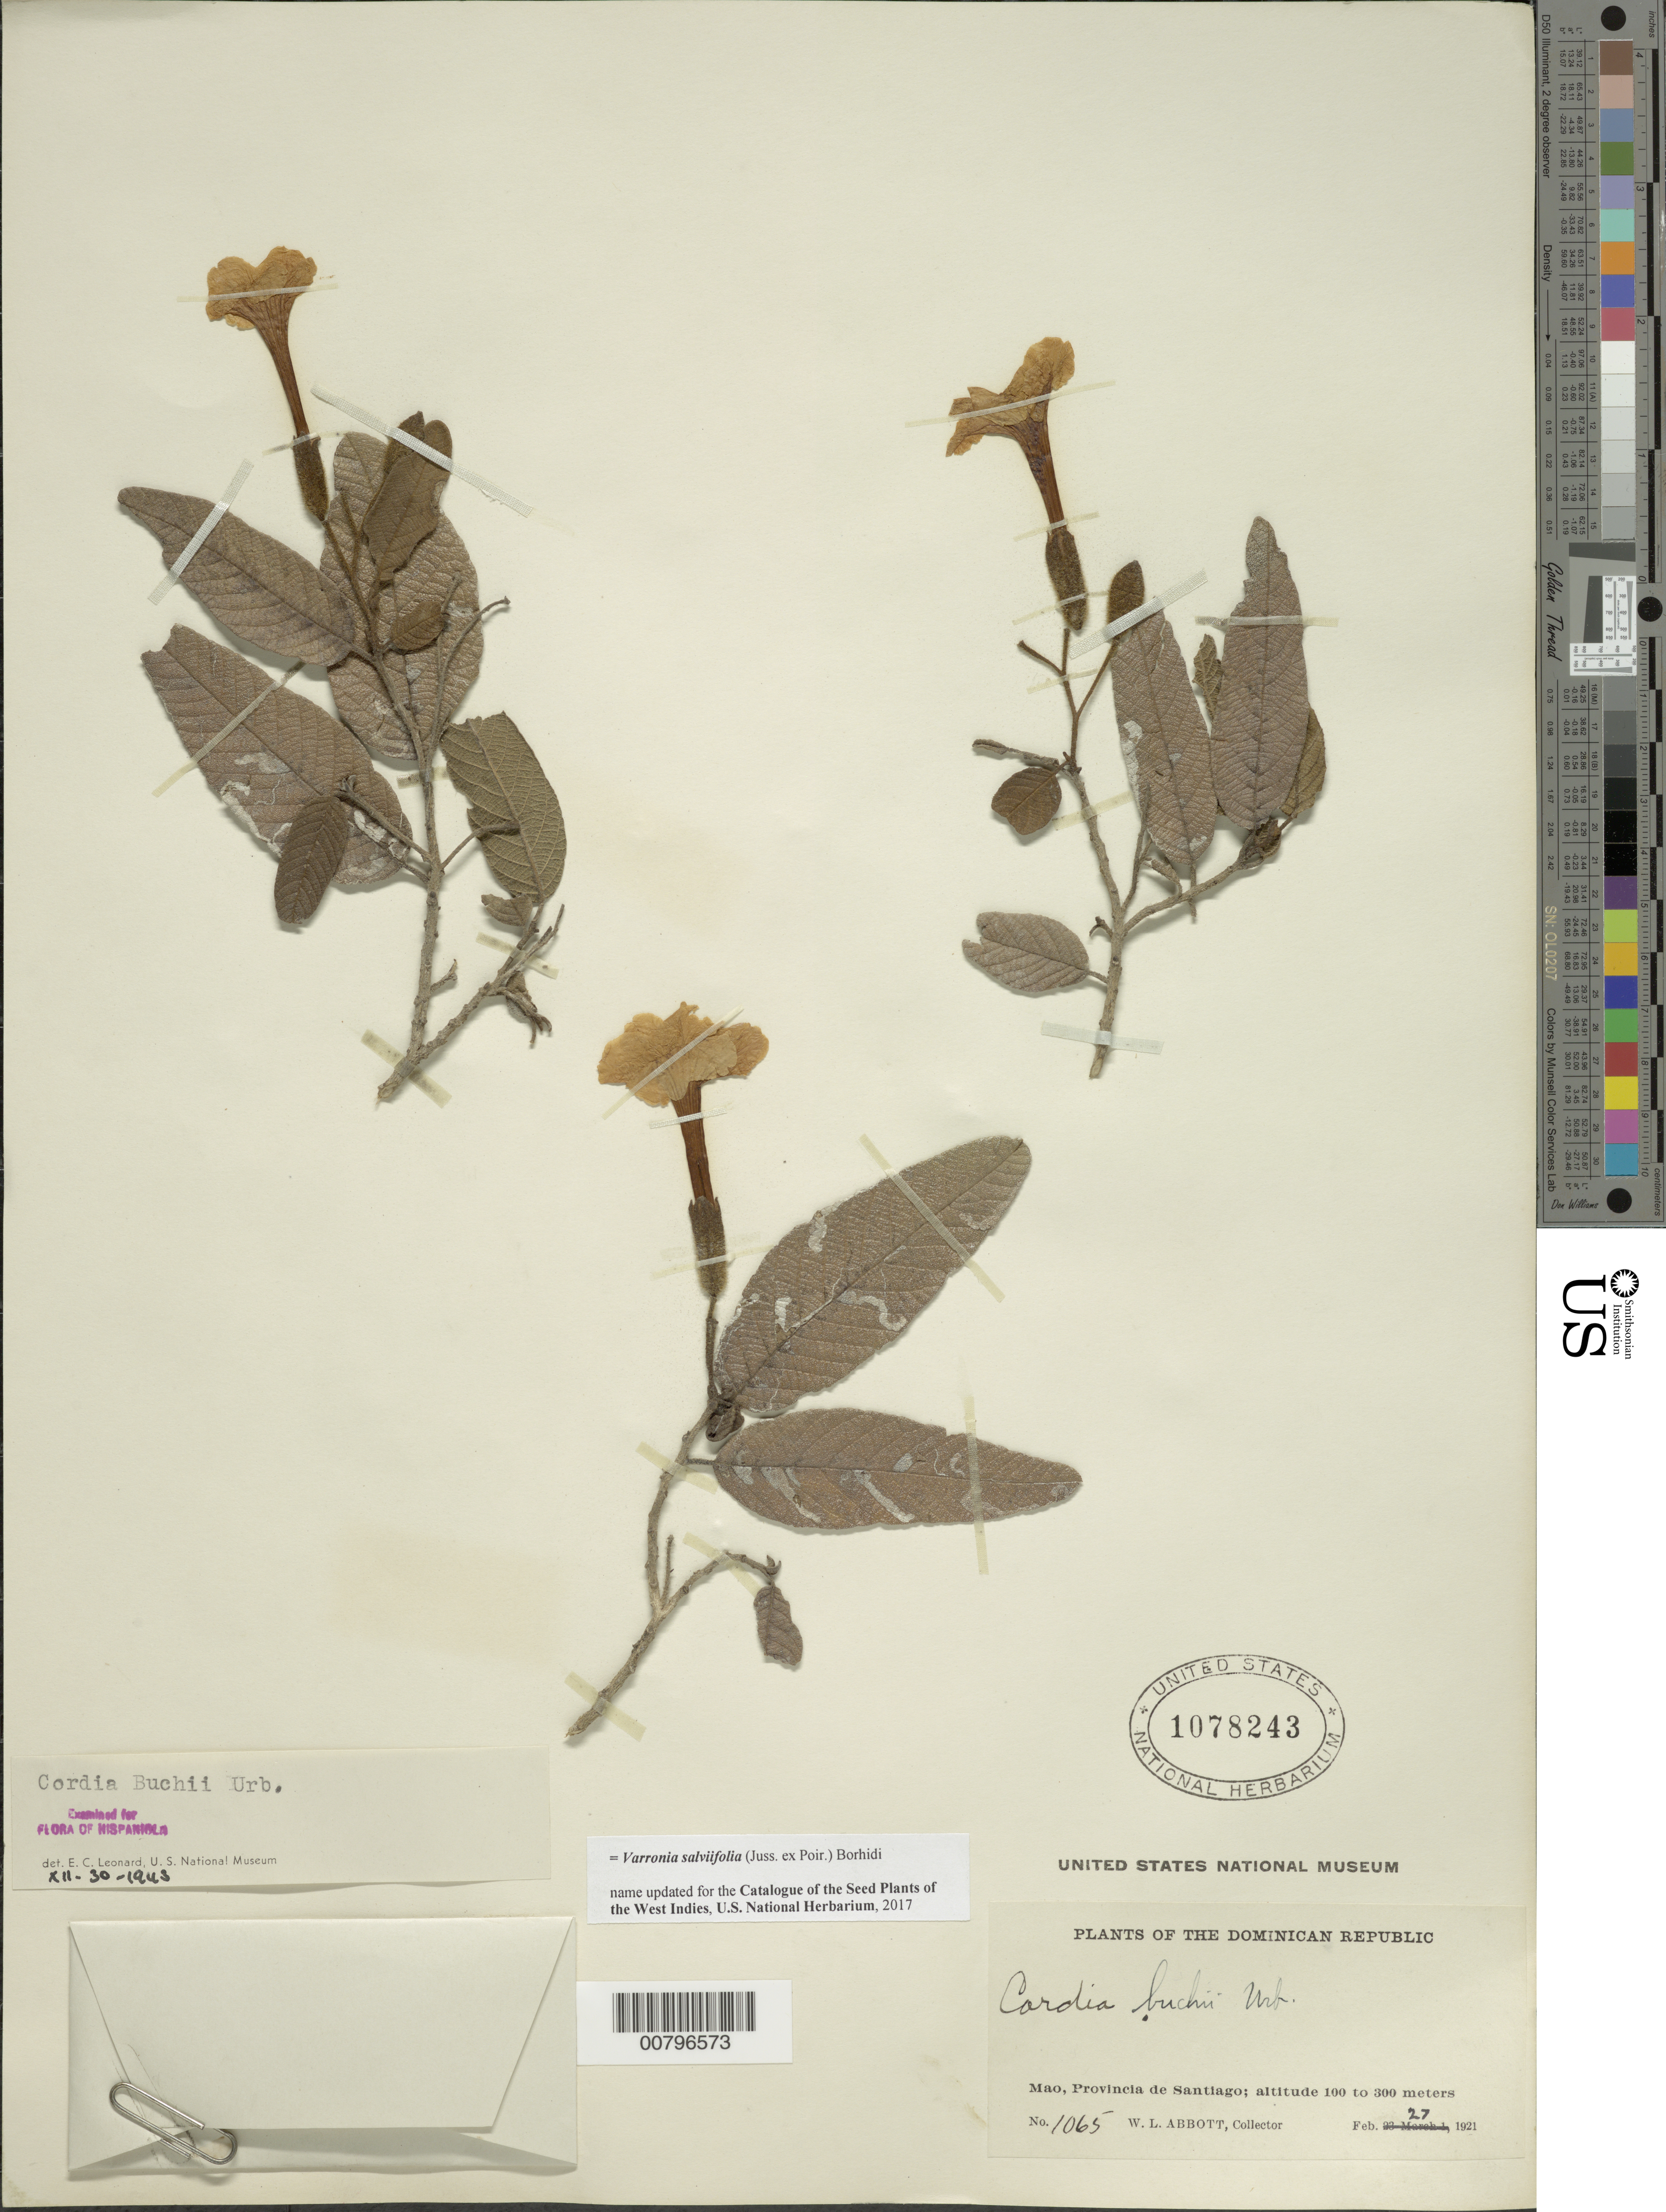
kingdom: Plantae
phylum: Tracheophyta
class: Magnoliopsida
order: Boraginales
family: Cordiaceae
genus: Varronia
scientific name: Varronia salviifolia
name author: (Juss. ex Poir.) Borhidi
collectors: W. L. Abbott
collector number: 1065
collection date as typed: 27 Feb 1910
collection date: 1910-02-27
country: Dominican Republic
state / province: Santiago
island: Hispaniola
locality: Mao.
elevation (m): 100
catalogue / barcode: US 1078243